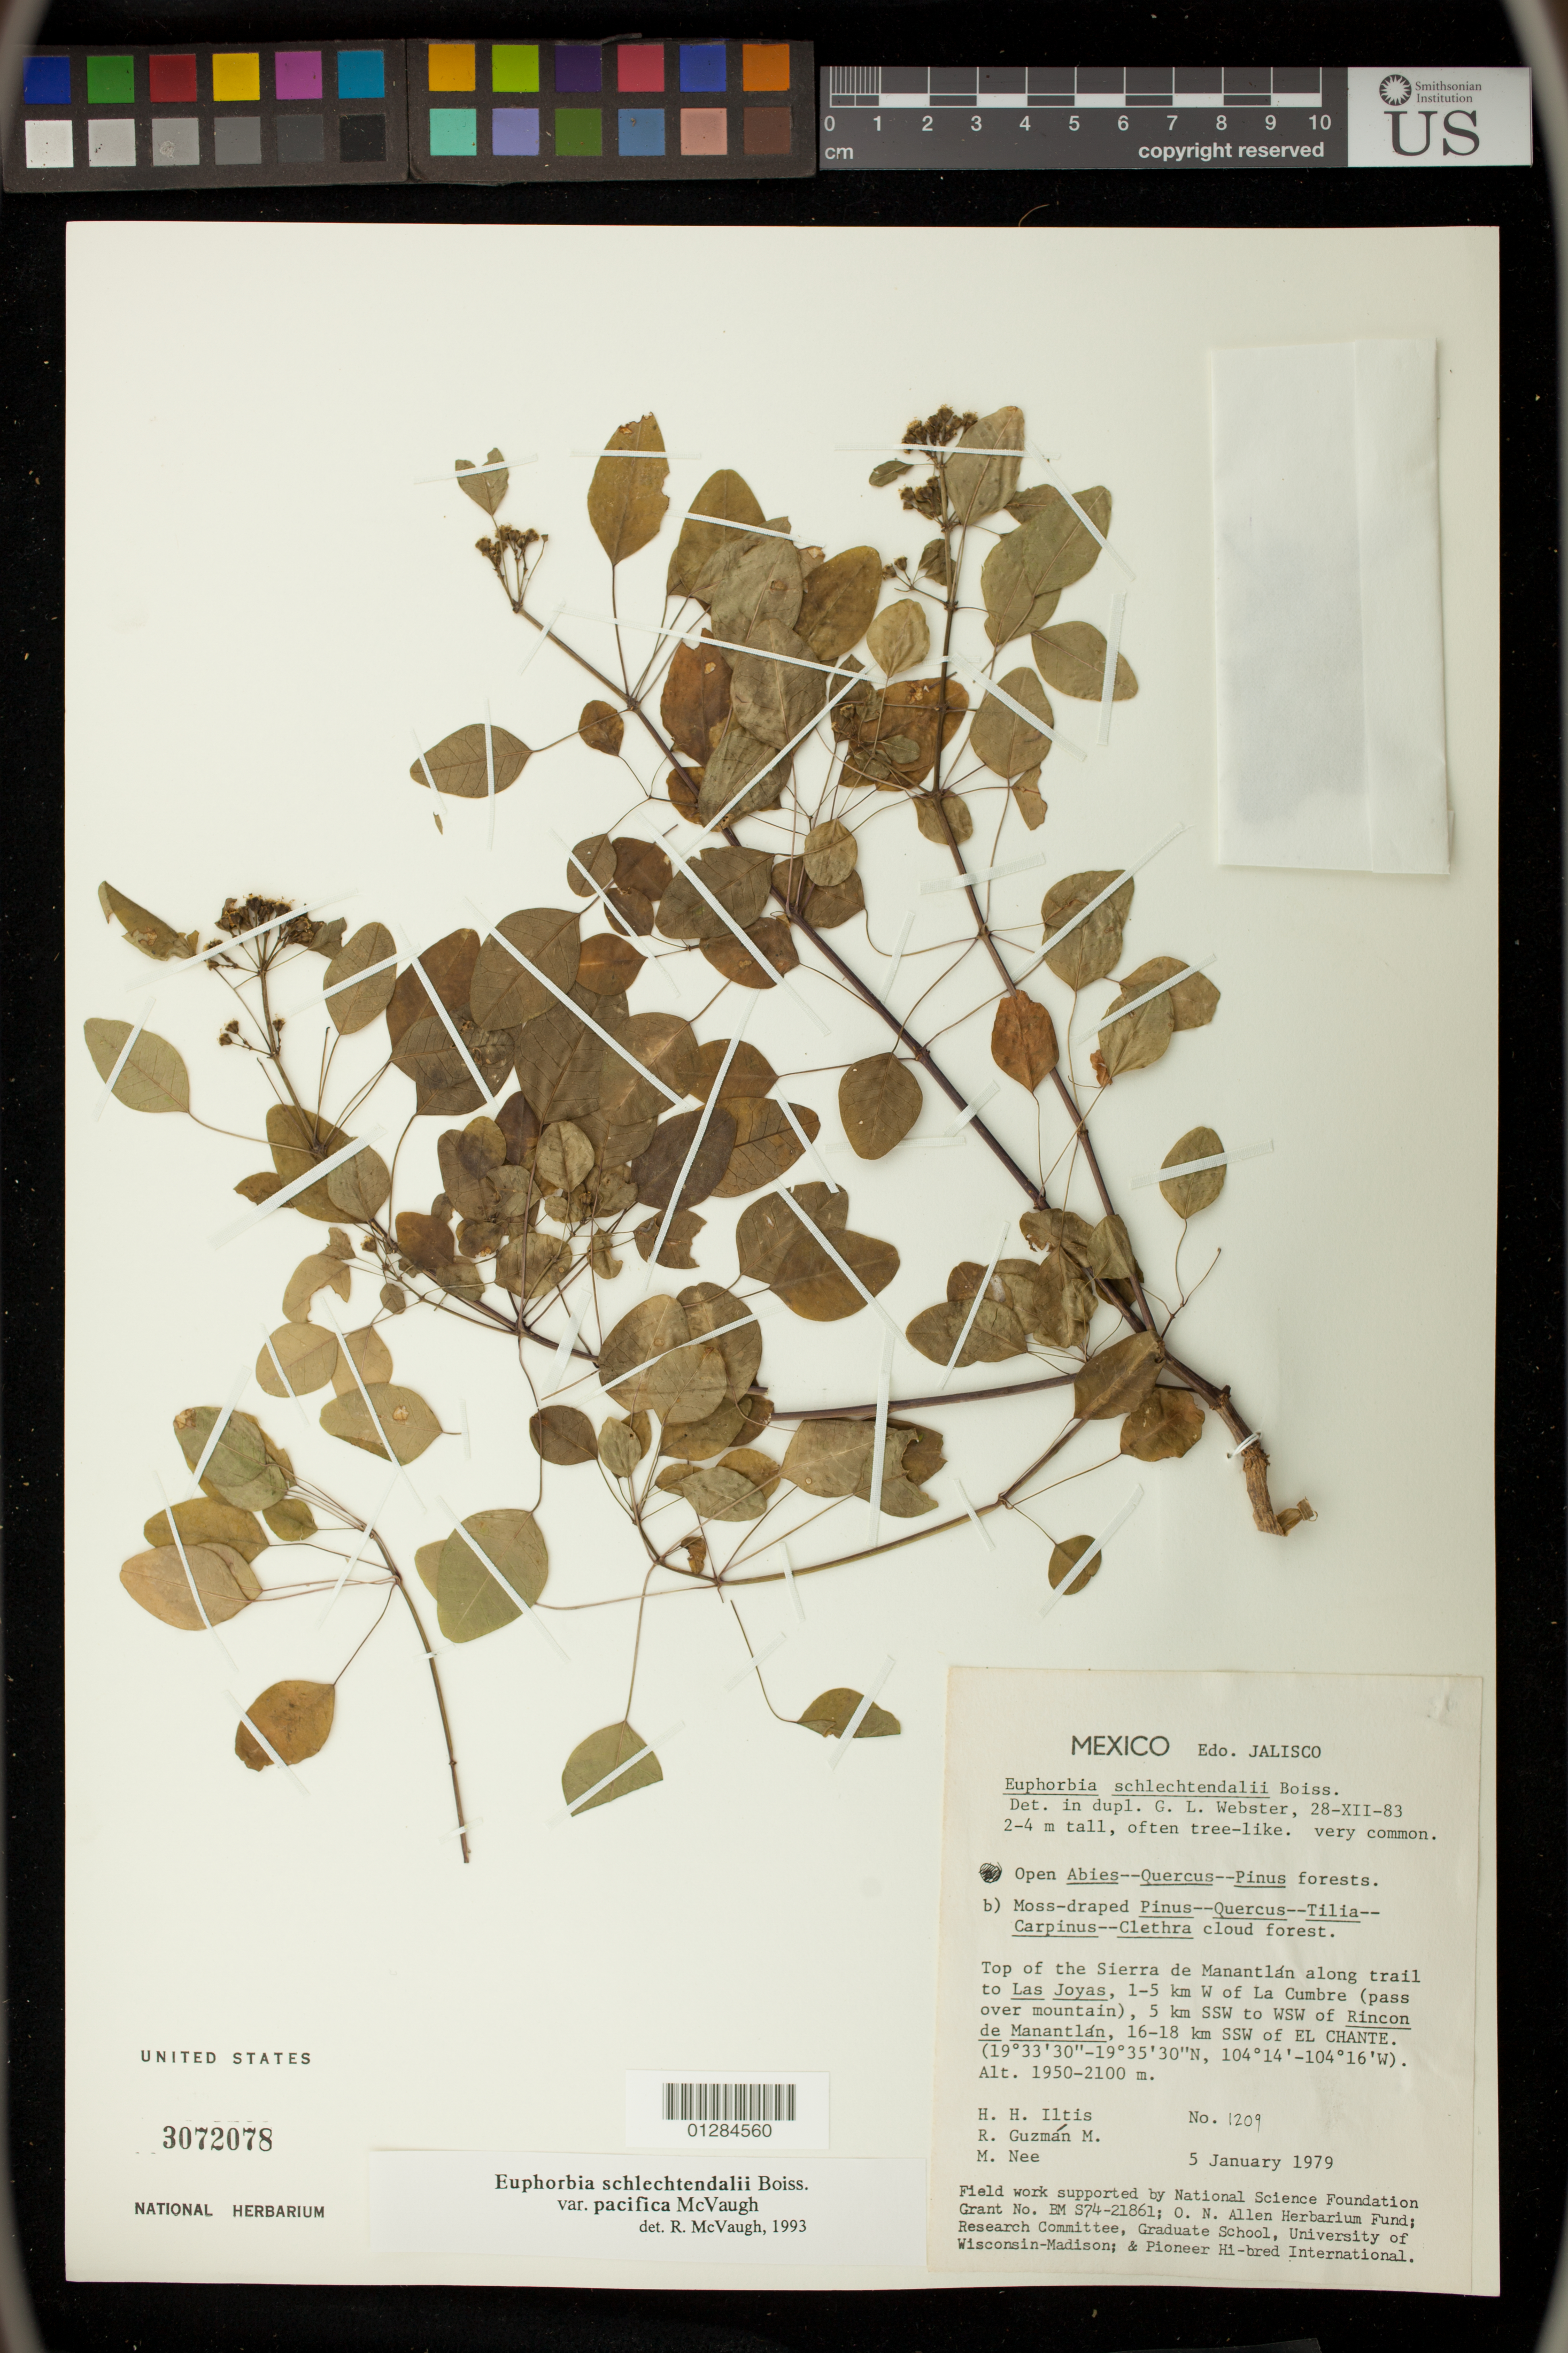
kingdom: Plantae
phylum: Tracheophyta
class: Magnoliopsida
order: Malpighiales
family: Euphorbiaceae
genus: Euphorbia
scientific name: Euphorbia schlechtendalii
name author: Boiss.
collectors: H. H. Iltis, M. R. Guzmán & M. Nee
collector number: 1209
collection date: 1979-01-05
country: Mexico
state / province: Jalisco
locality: Top of the Sierra de Manantlan along trail to Las Joyas, 1-5 km W of La Cumbre (pass over mountain), 5 km SSW to WSW of Rincon de Manantlan, 16-18 km SSW of El Chante.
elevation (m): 1950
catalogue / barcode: US 3072078